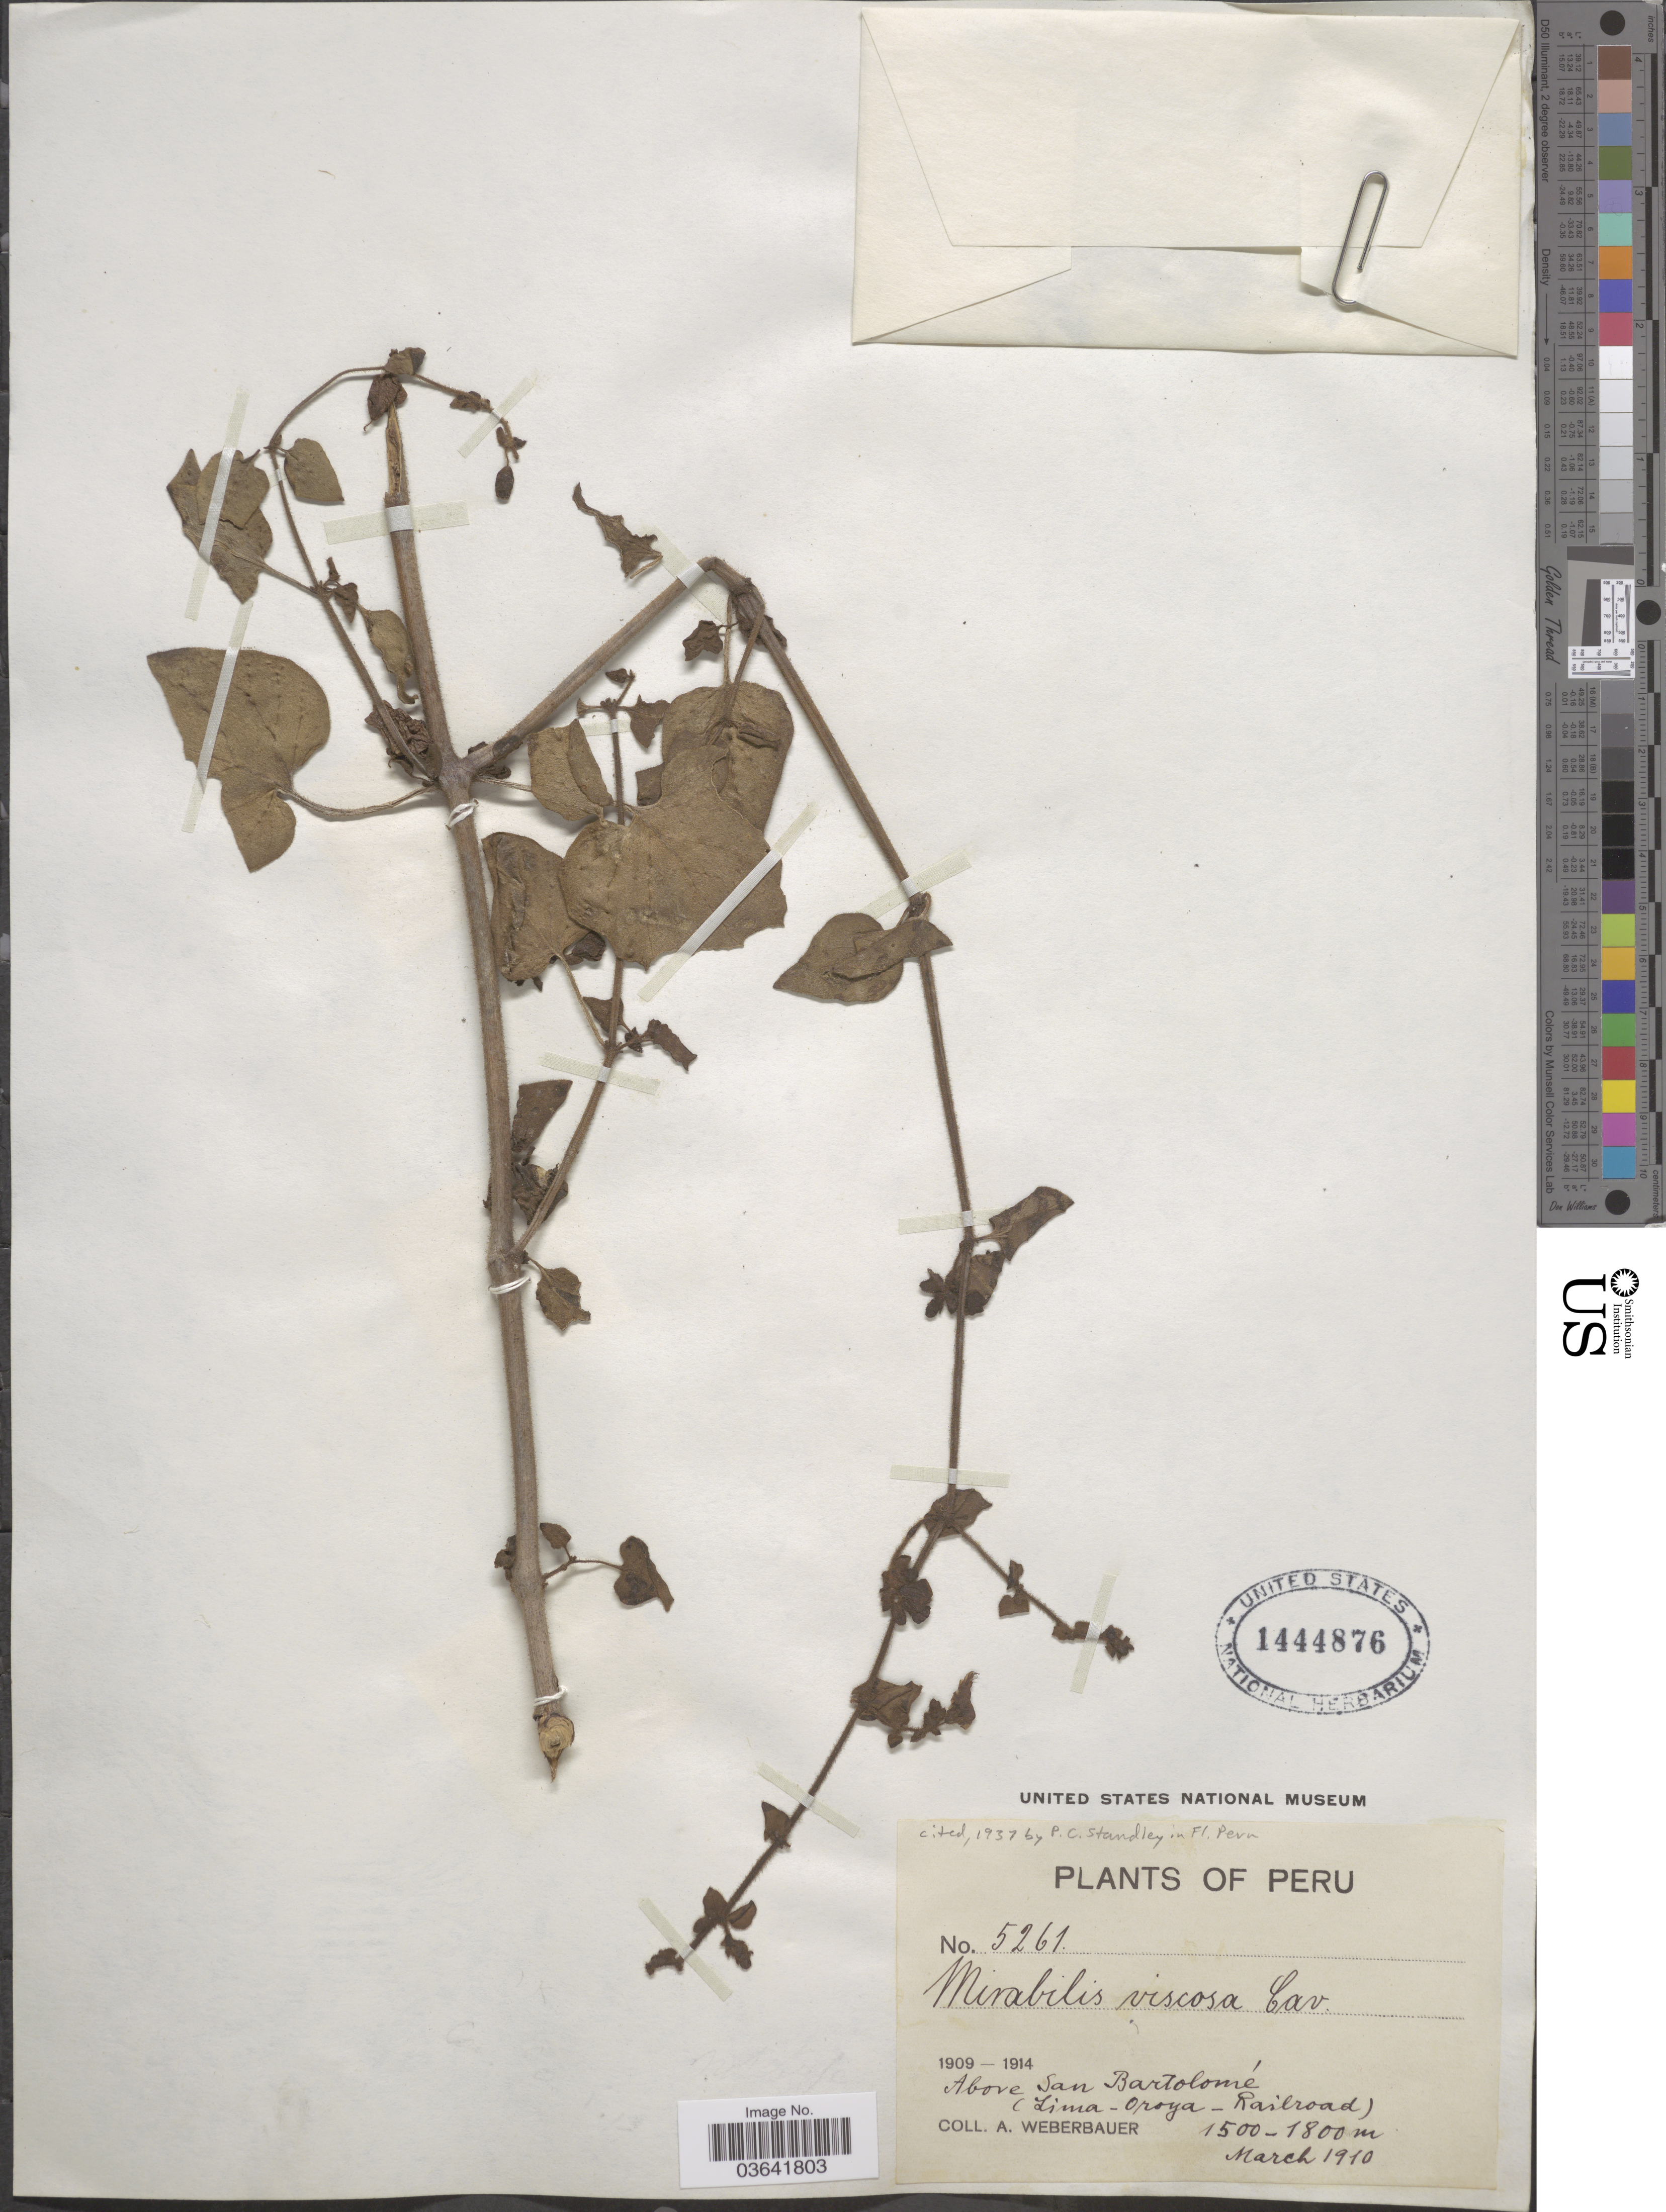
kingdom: Plantae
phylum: Tracheophyta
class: Magnoliopsida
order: Caryophyllales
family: Nyctaginaceae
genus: Mirabilis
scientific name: Mirabilis viscosa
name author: Cav.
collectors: A. Weberbauer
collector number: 5261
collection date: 1910-03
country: Peru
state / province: Lima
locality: Above San Bartolomé (Lima-Oroya-Railroad).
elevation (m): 1500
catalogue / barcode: US 1444876